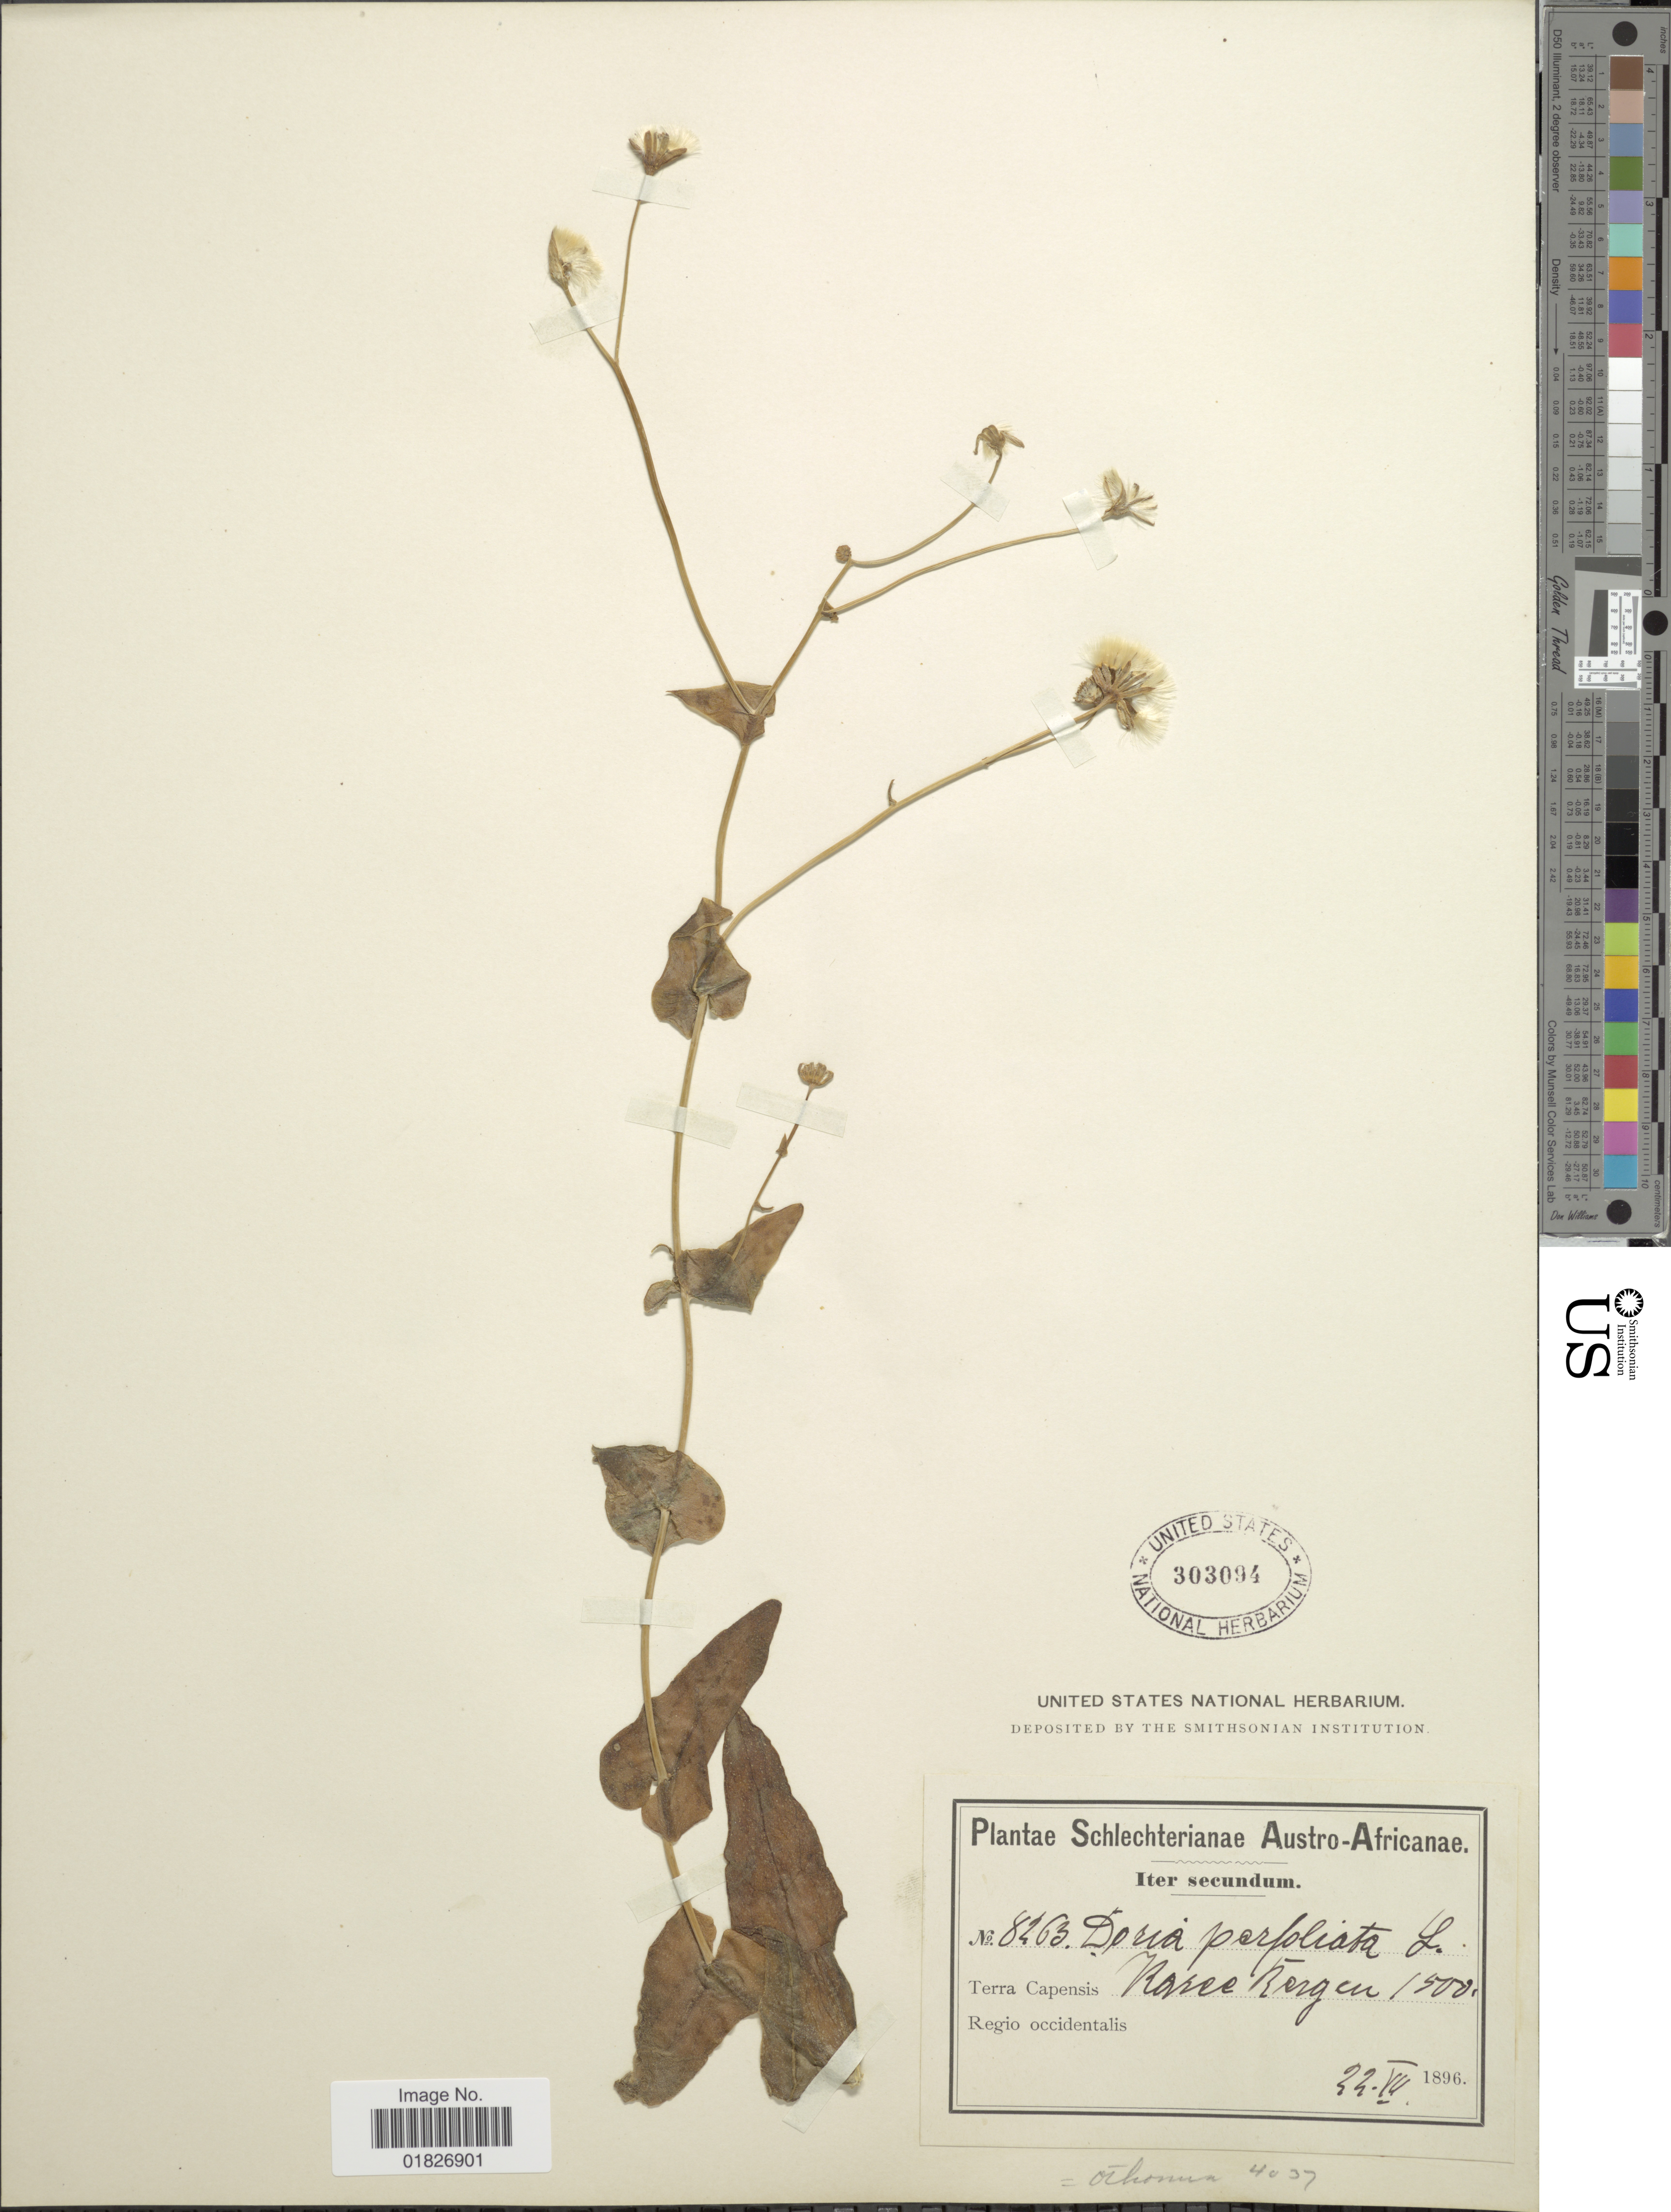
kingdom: Plantae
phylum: Tracheophyta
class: Magnoliopsida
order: Asterales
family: Asteraceae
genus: Othonna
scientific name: Othonna perfoliata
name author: Thunb.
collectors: Schlechter, --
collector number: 8263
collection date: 1896-07-22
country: South Africa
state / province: Western Cape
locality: Austro-Africanae, Karee Berg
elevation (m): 457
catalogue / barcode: US 303094